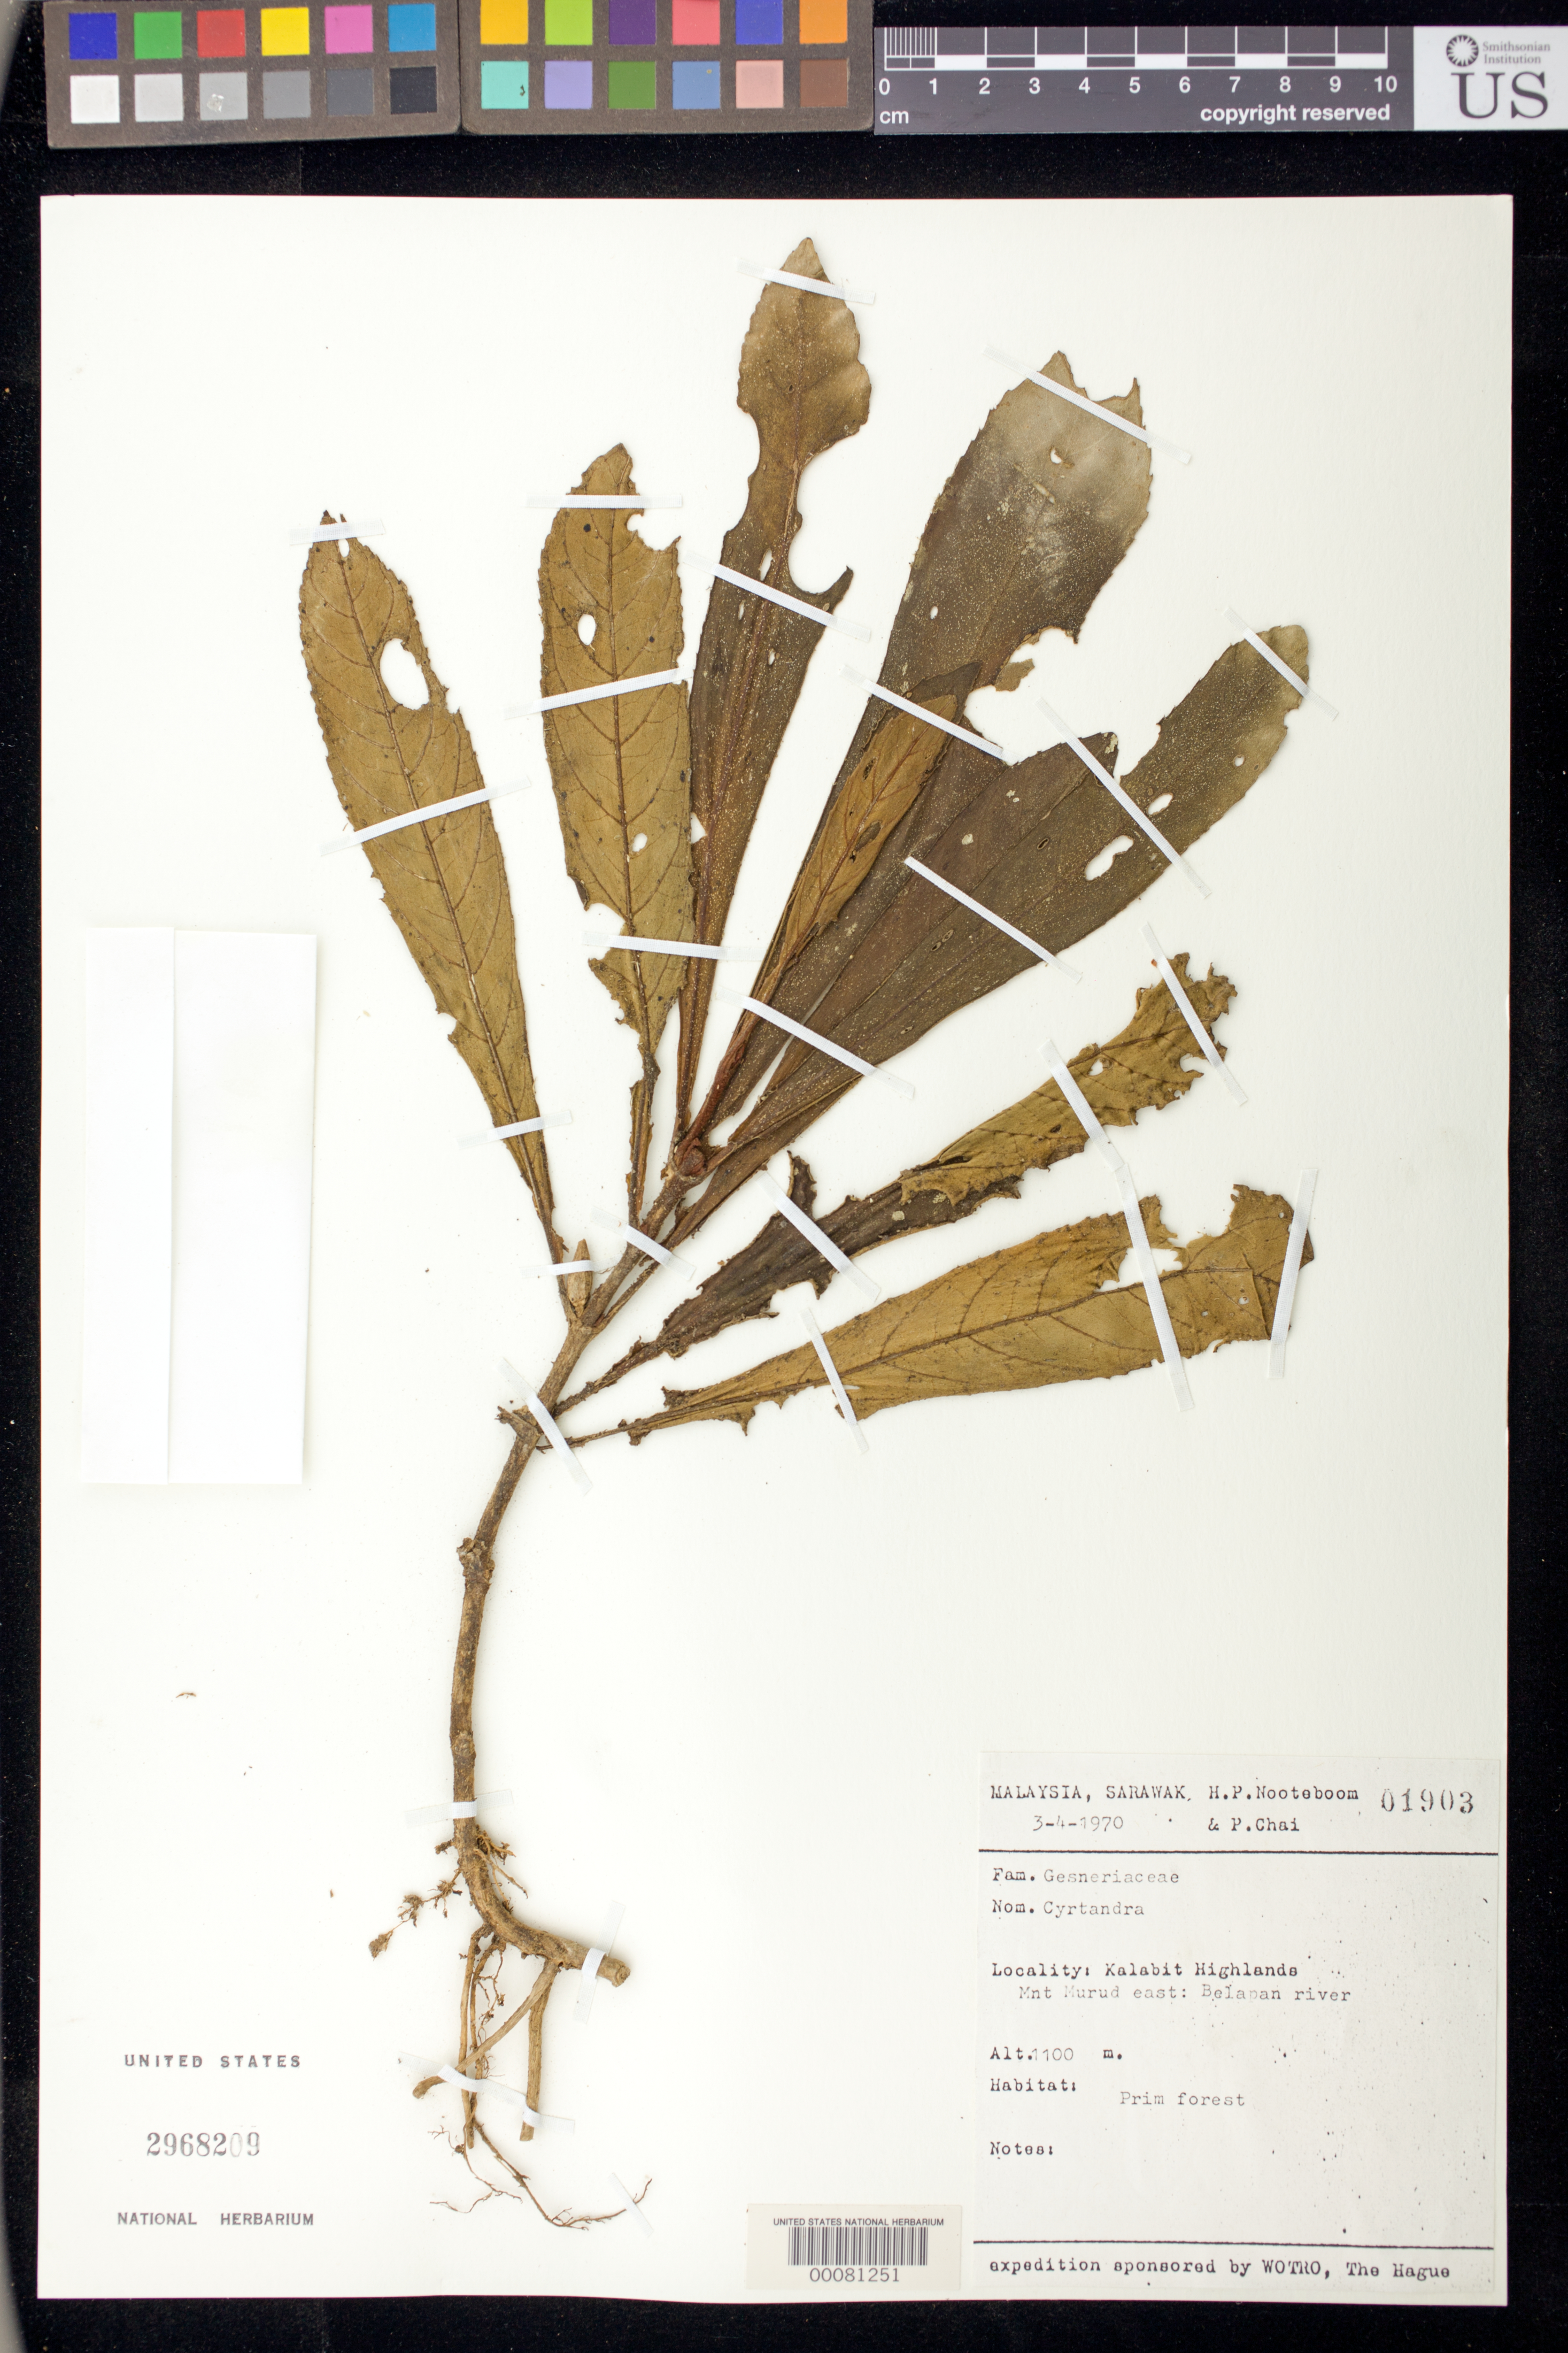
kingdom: Plantae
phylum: Tracheophyta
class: Magnoliopsida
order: Lamiales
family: Gesneriaceae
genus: Cyrtandra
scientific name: Cyrtandra sp.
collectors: H. P. Nooteboom & P. Chai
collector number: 1903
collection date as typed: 03 Apr 1970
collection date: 1970-04-03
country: Malaysia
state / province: Sarawak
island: Borneo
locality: Kalabit highlands, mnt murud east, belapan river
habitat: Prim forest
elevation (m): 1100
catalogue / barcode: US 2968209